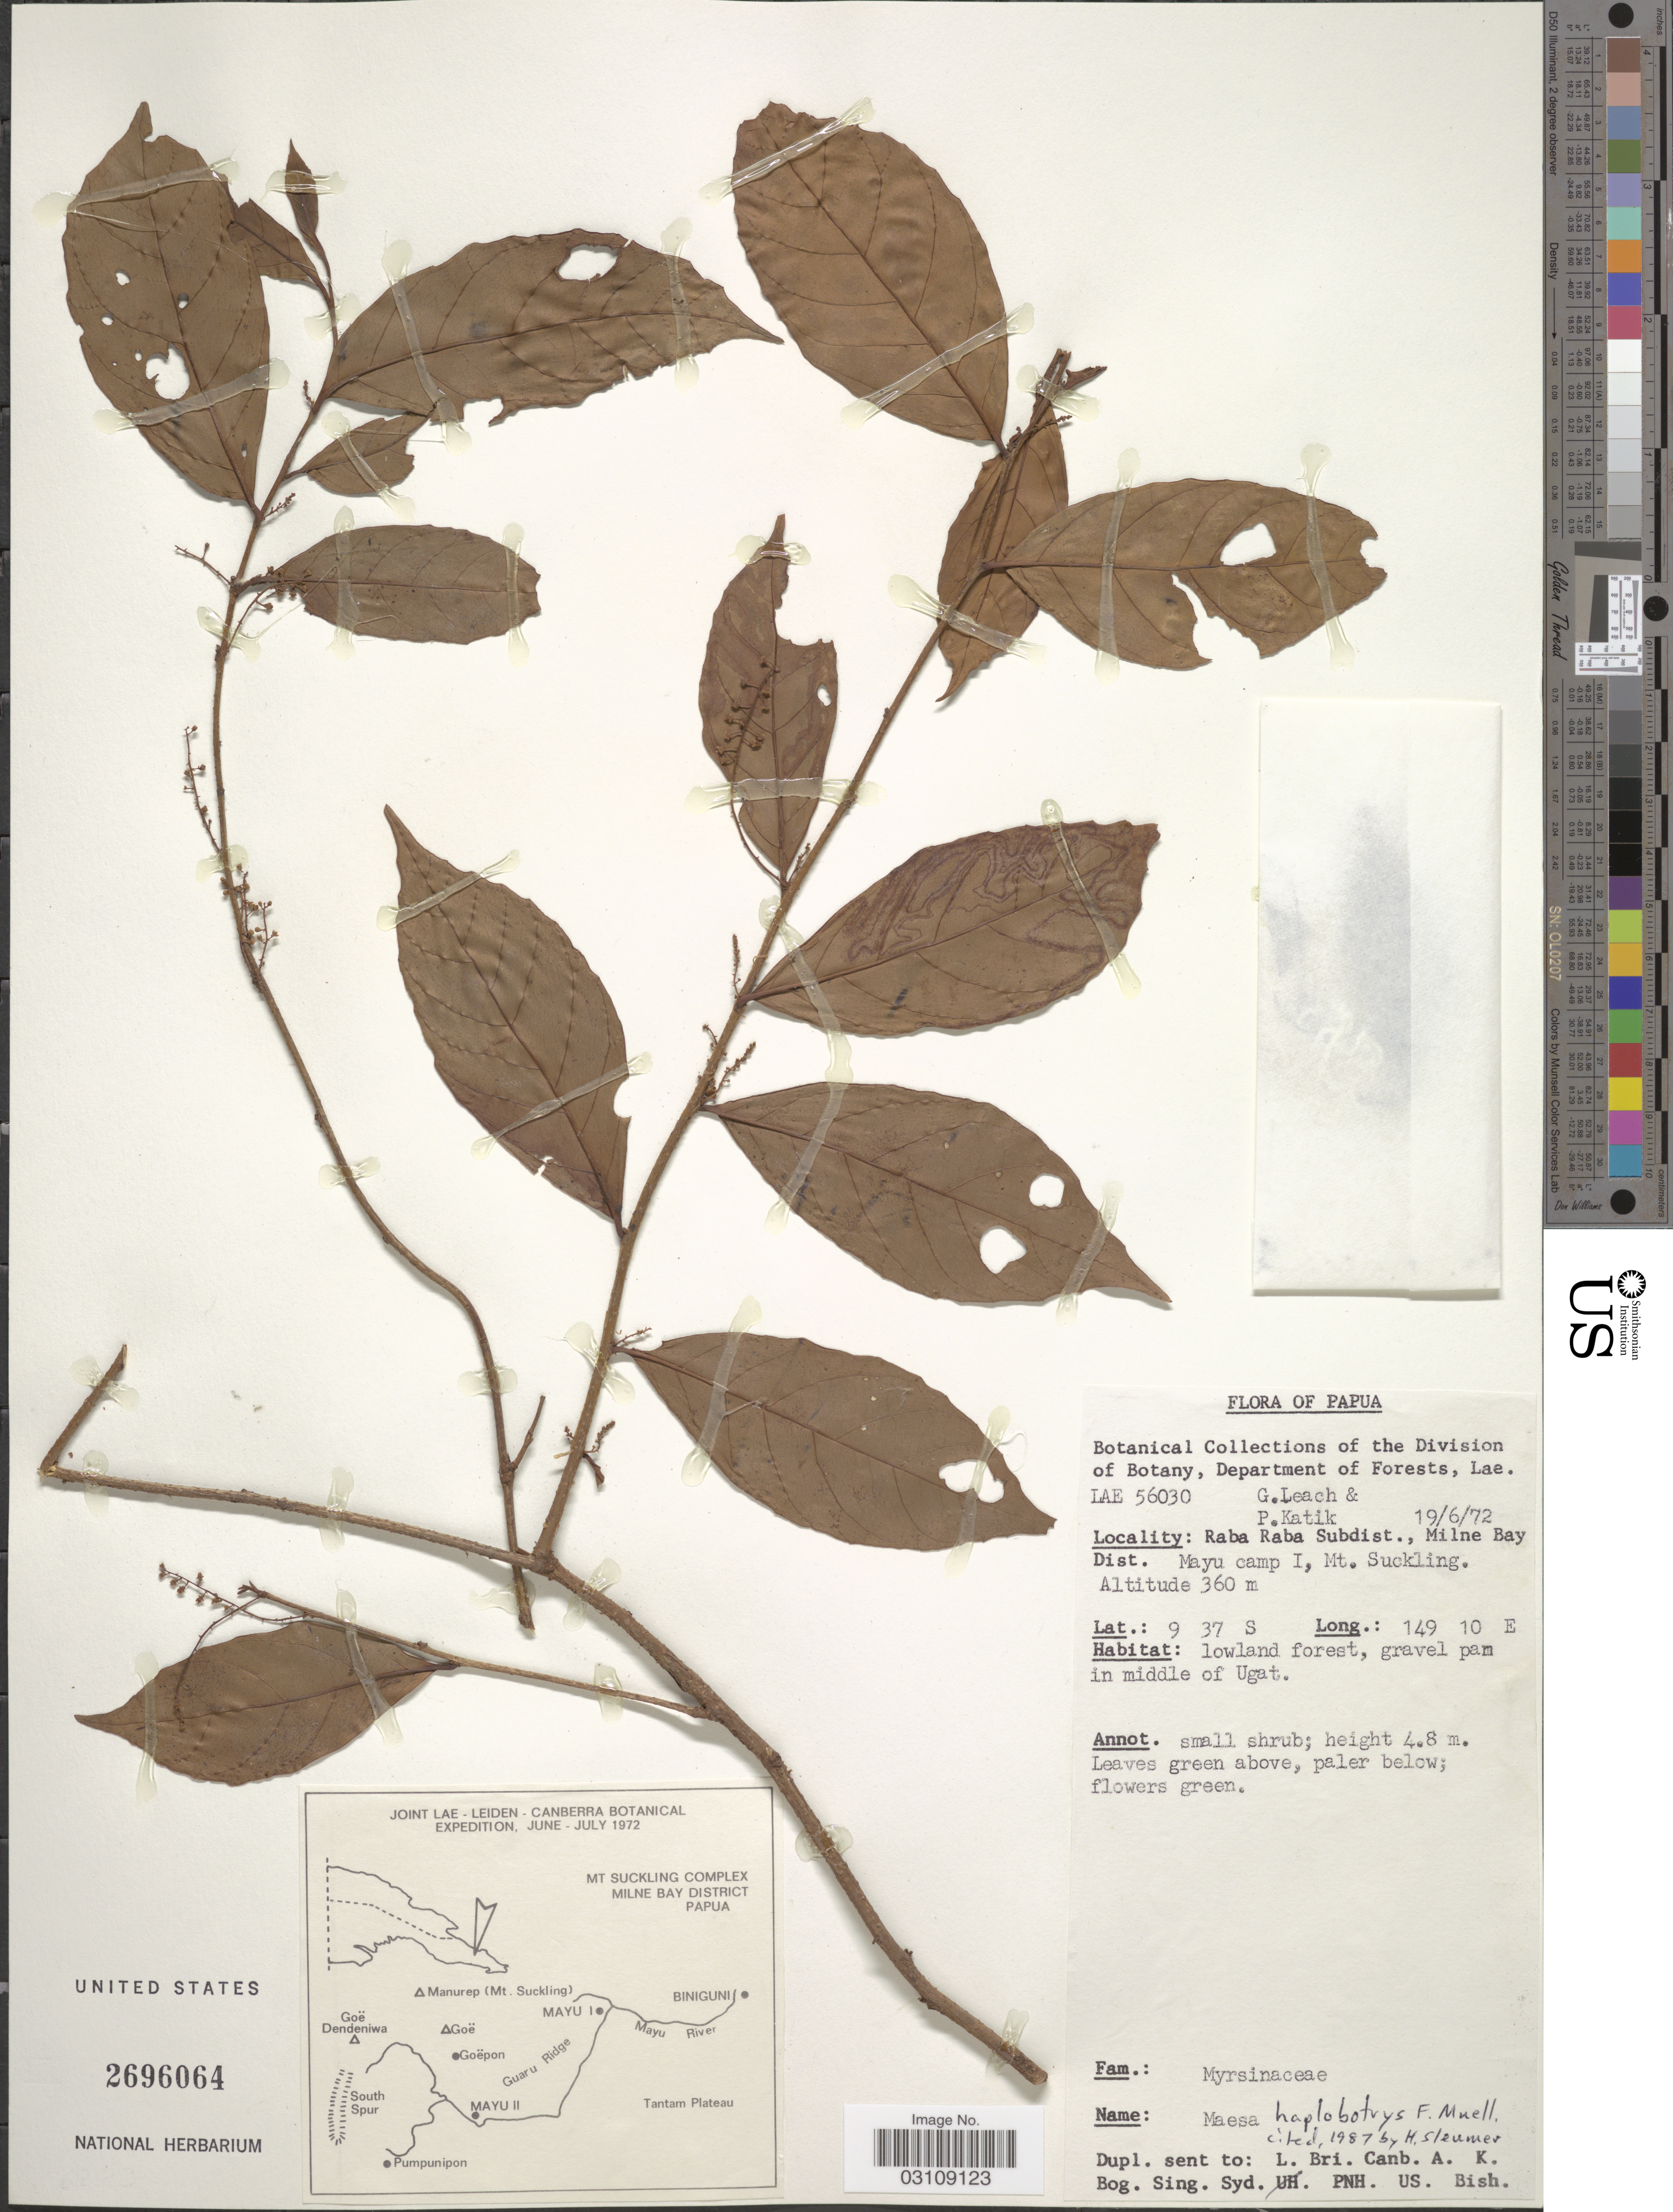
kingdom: Plantae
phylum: Tracheophyta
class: Magnoliopsida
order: Ericales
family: Primulaceae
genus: Maesa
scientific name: Maesa haplobotrys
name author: F. Muell.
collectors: G. Leach & P. Katik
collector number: LAE56030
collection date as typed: Transcribed d/m/y: 19/6/72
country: Papua New Guinea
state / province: Milne Bay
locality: Raba Raba Subdist., Milne Bay Dist., Mayu camp I, Mt. Suckling.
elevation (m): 360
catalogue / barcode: US 2696064